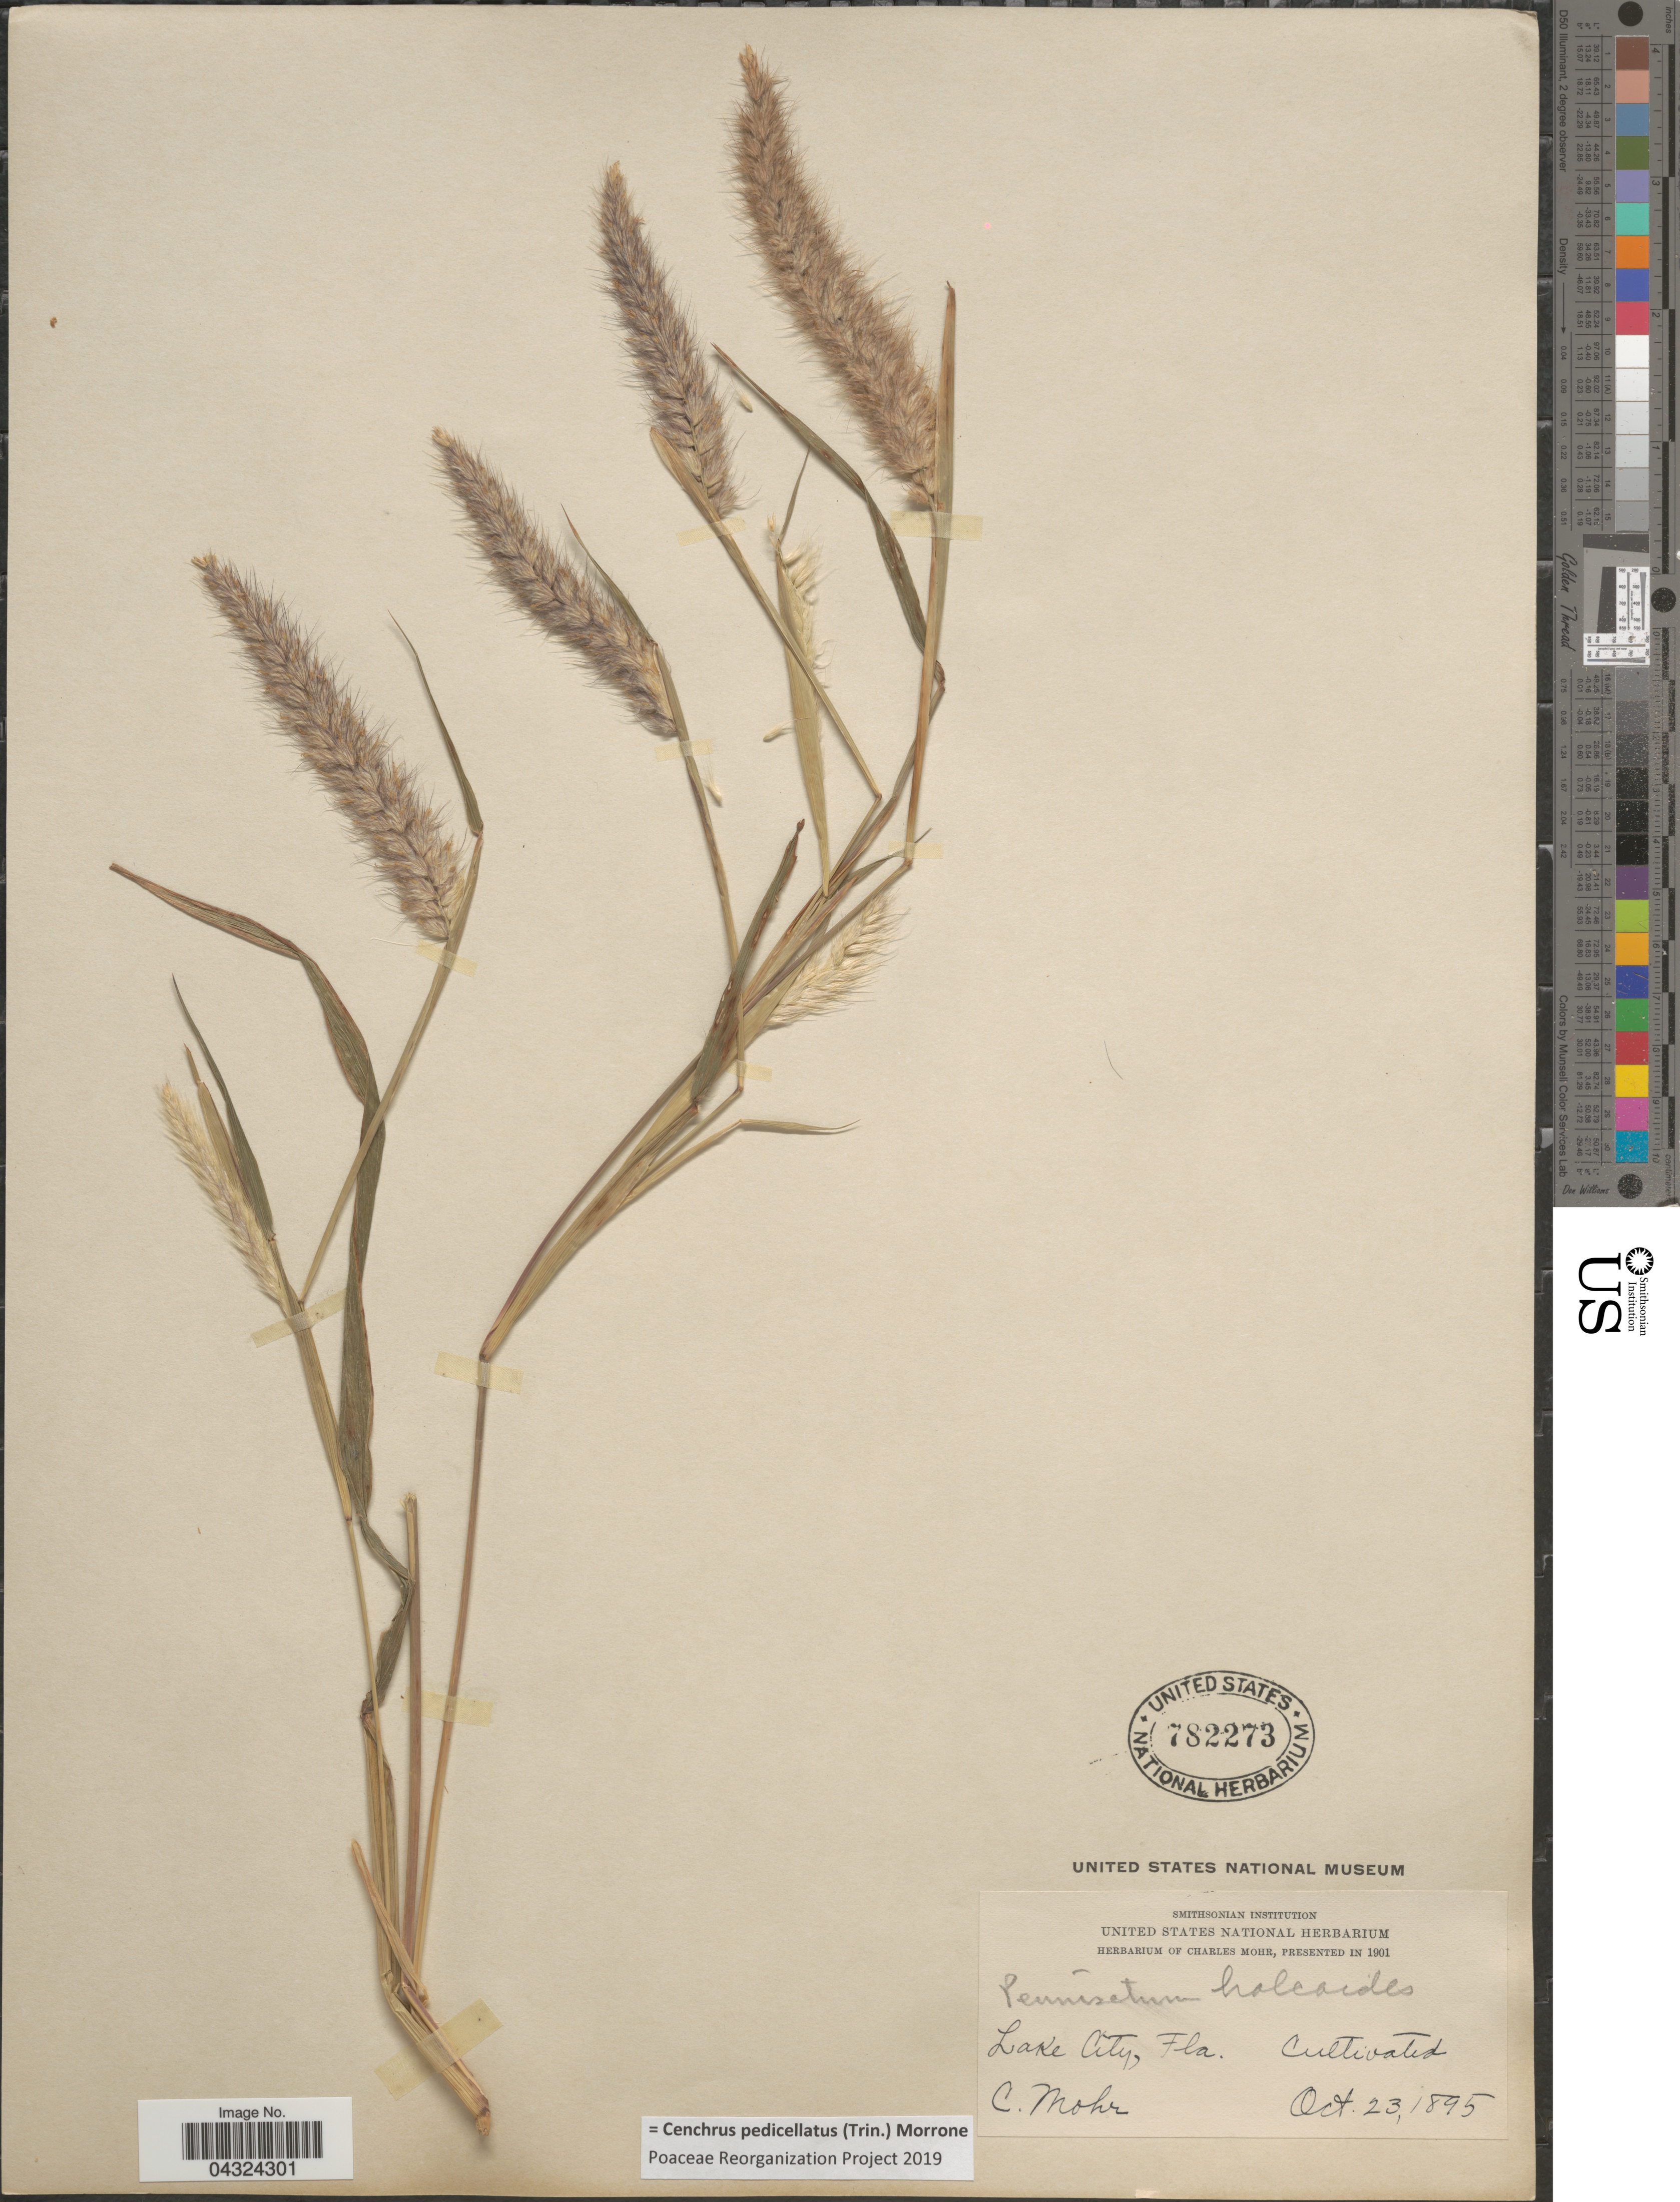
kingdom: Plantae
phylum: Tracheophyta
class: Liliopsida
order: Poales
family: Poaceae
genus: Cenchrus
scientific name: Cenchrus pedicellatus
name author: (Trin.) Morrone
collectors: C. T. Mohr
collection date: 1895-10-23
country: United States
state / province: Florida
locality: Lake City.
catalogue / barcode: US 782273